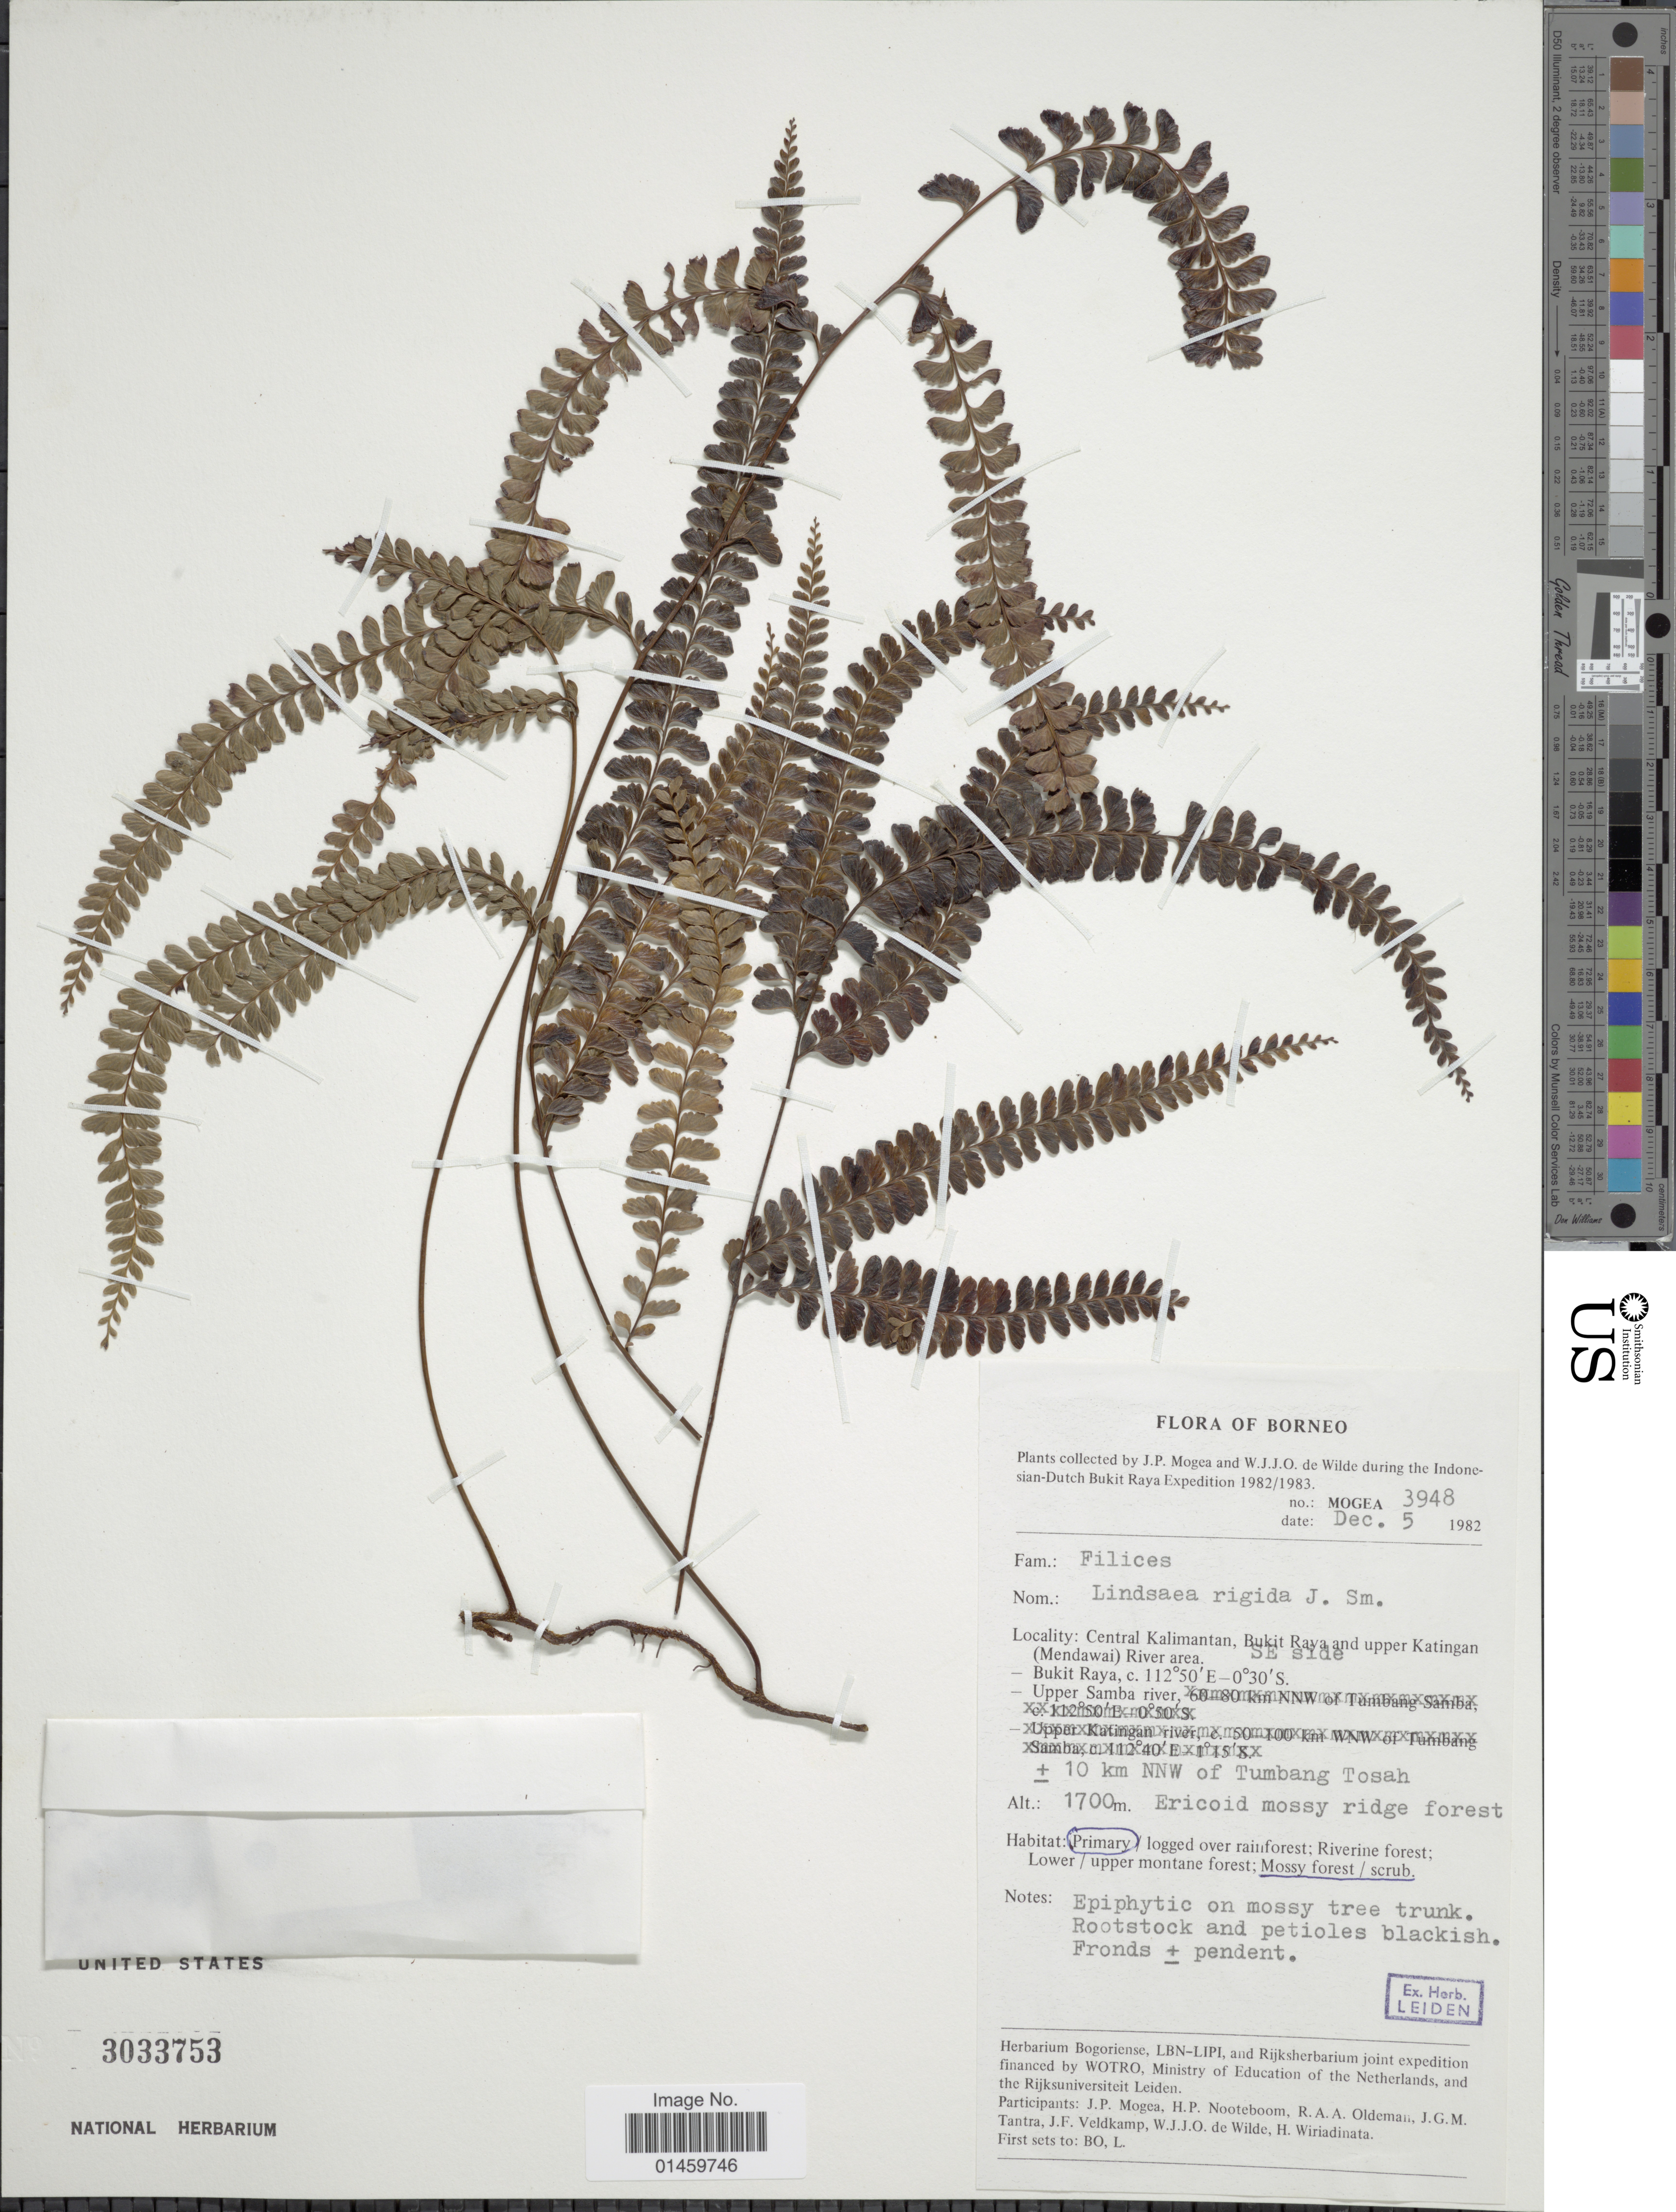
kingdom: Plantae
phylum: Tracheophyta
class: Polypodiopsida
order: Polypodiales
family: Lindsaeaceae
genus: Lindsaea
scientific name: Lindsaea rigida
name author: J. Sm.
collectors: J. Mogea & W. J. de Wilde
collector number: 3948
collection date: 1982-12-05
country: Malaysia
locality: Borneo. Central Kalimantan, Bukit Raya and upper katingan (Mendawai) River area. 10 km NNW of Tumbang Tosah.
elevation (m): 1700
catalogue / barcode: US 3033753